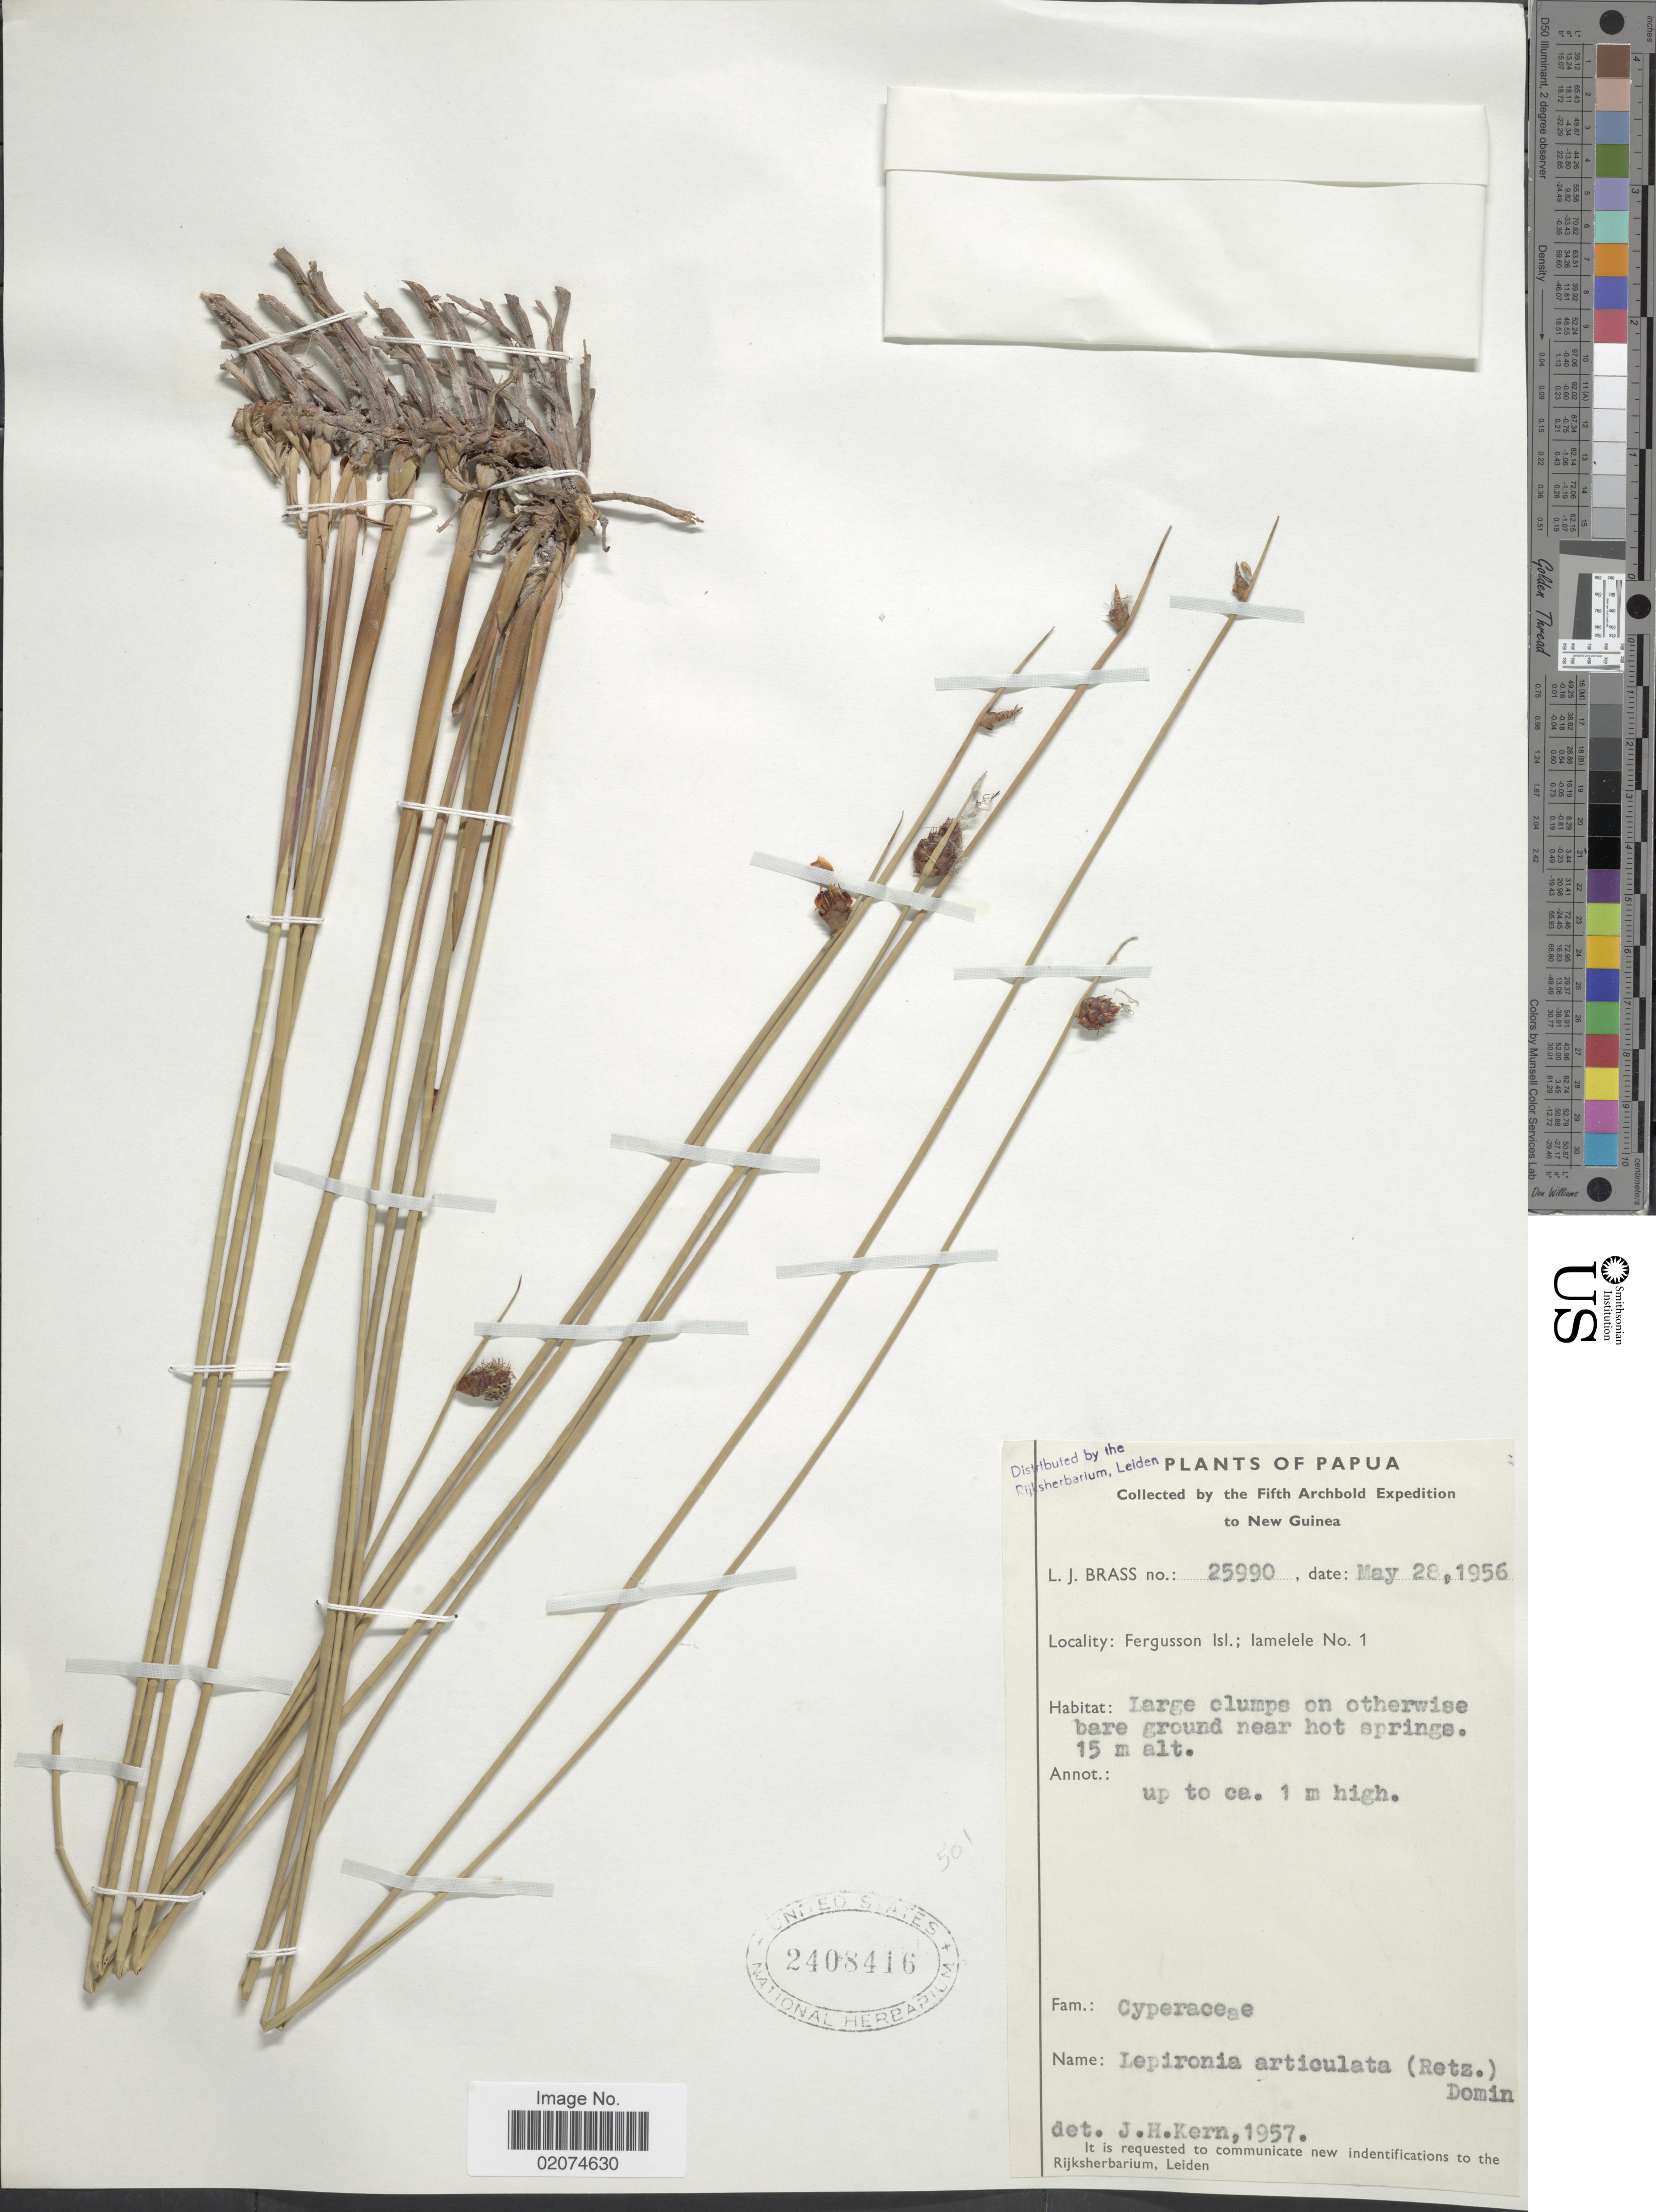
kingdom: Plantae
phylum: Tracheophyta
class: Liliopsida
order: Poales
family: Cyperaceae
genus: Lepironia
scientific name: Lepironia articulata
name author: (Retz.) Domin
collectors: L. J. Brass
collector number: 25990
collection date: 1956-05-28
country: Papua New Guinea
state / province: Milne Bay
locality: New Guinea, Fergusson Isl.: Iamelele No 1.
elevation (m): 15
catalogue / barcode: US 2408416